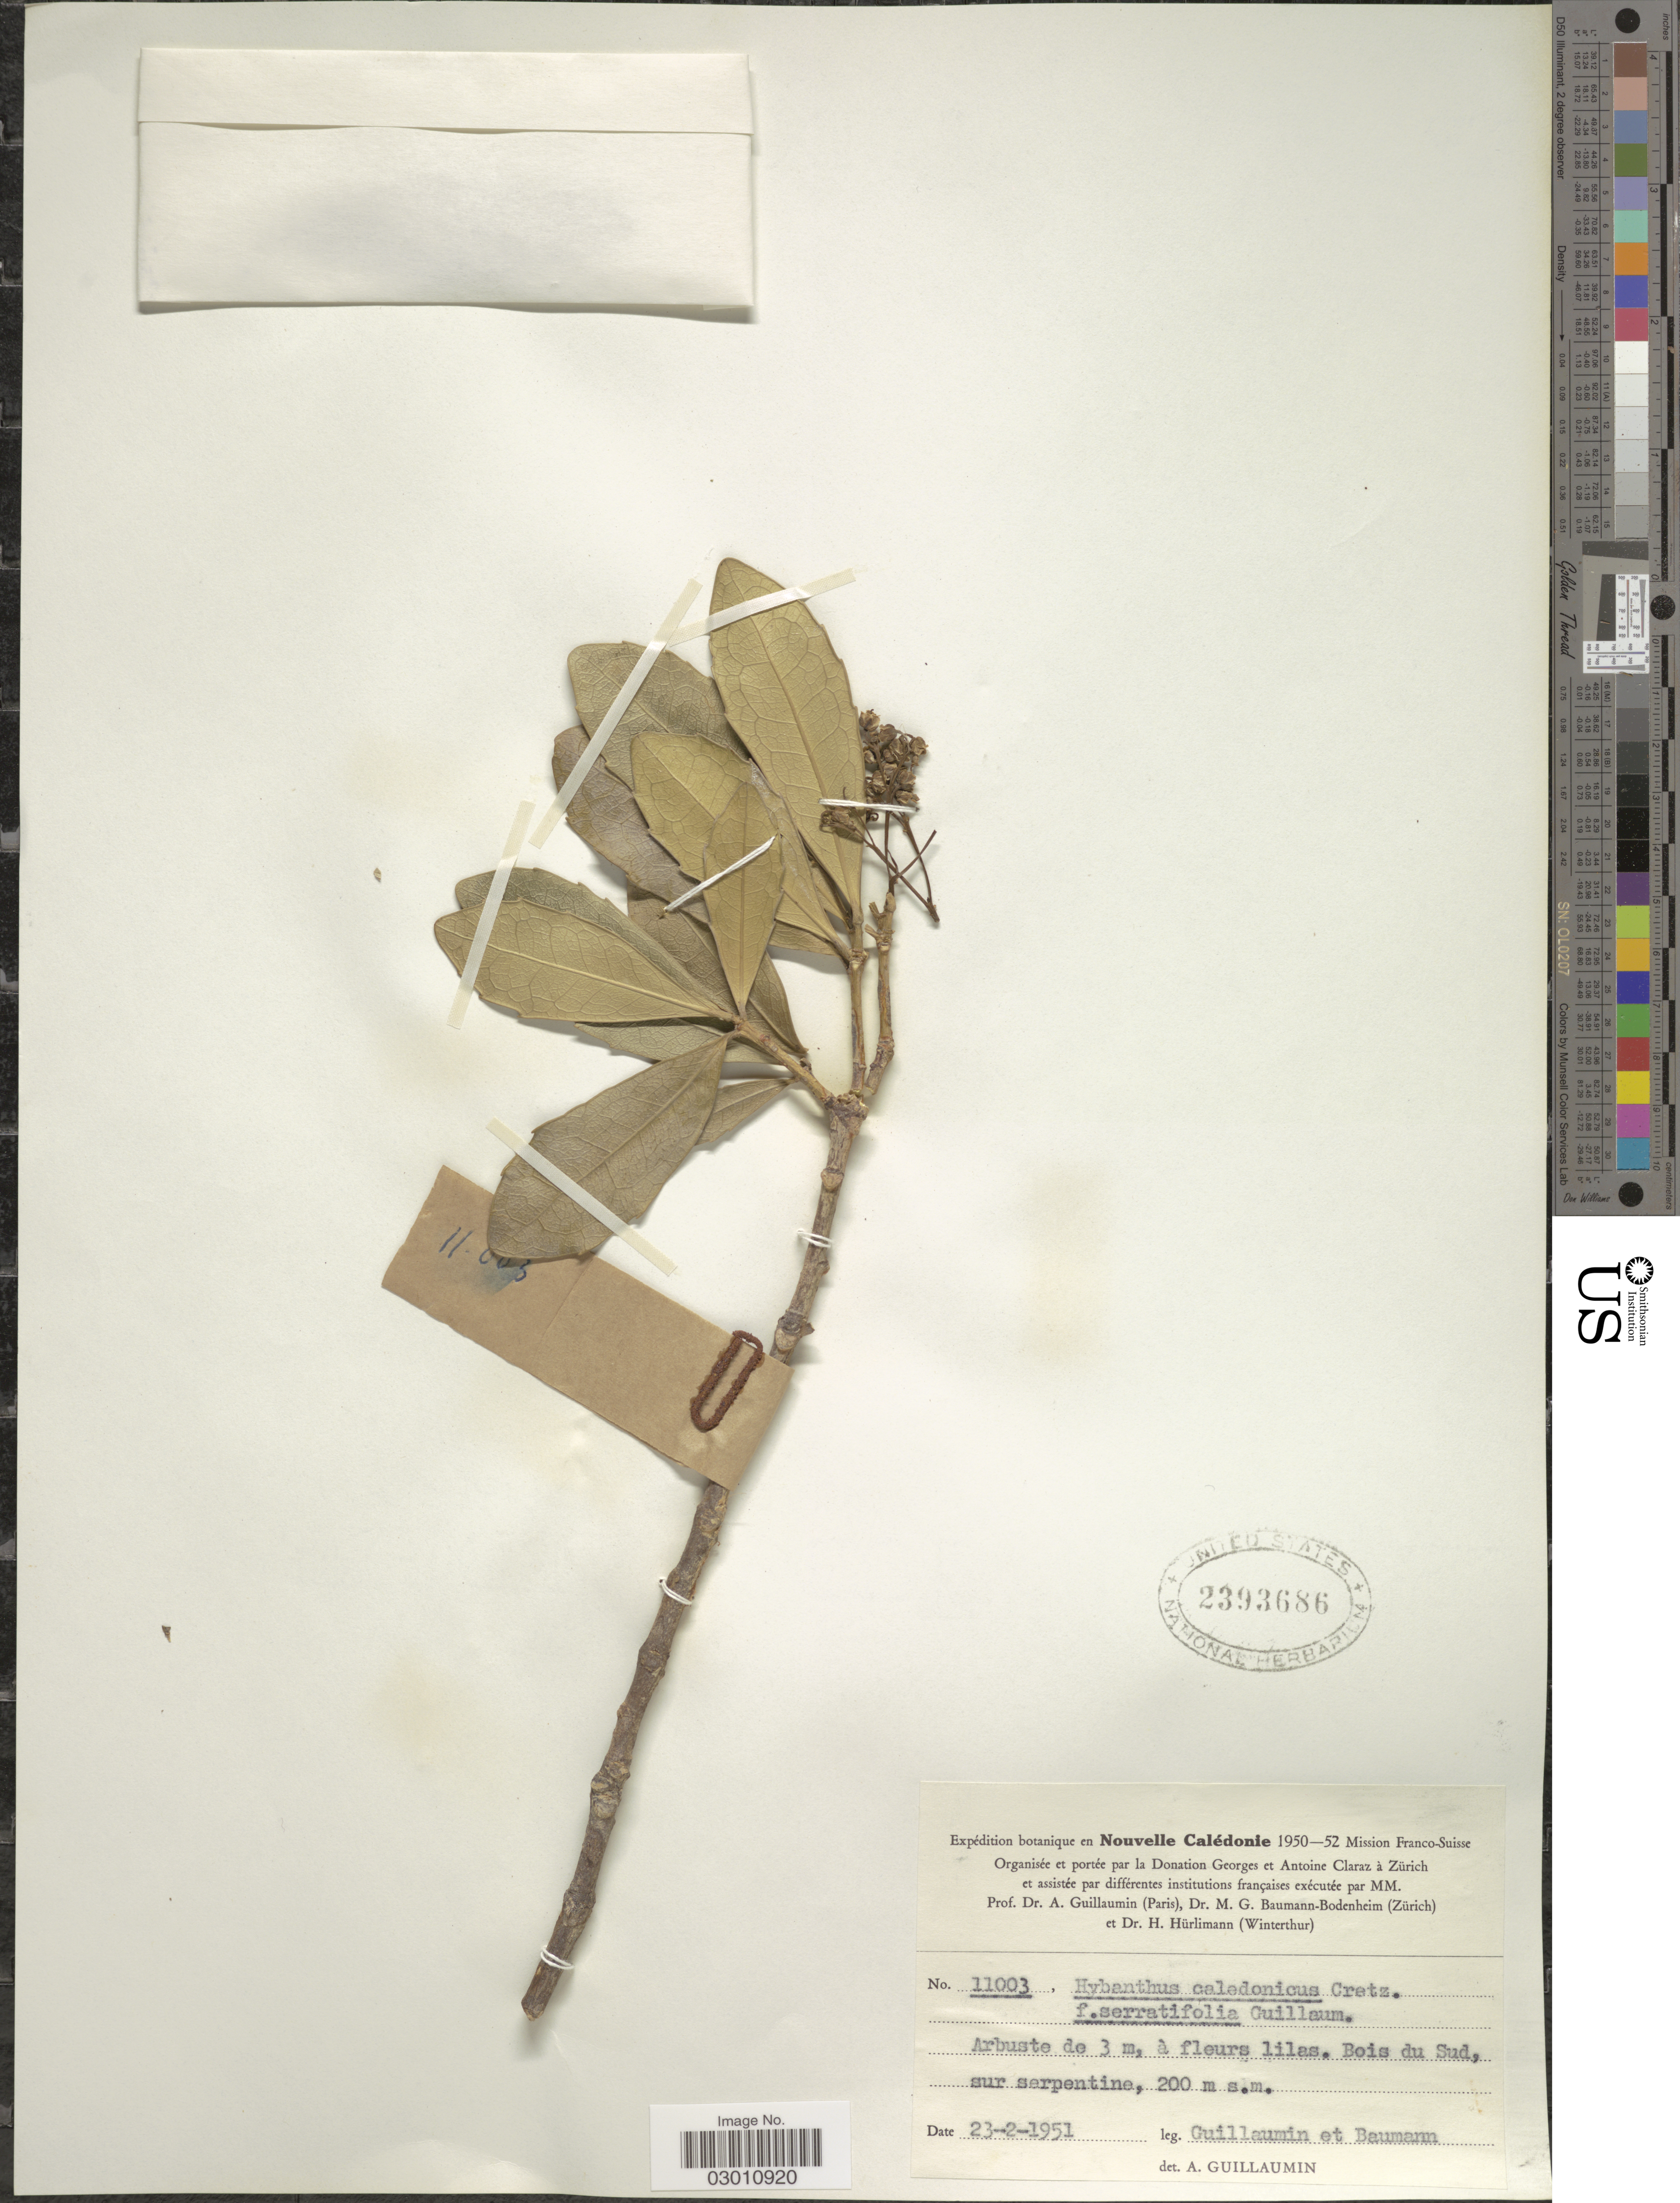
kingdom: Plantae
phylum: Tracheophyta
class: Magnoliopsida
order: Malpighiales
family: Violaceae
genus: Hybanthus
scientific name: Hybanthus caledonicus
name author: (Turcz.) Cretz.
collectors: A. Guillaumin & M. G. Baumann-Bodenheim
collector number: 11003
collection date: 1951-02-23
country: New Caledonia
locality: Bois du Sud, sur serpentine.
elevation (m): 200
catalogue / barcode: US 2393686